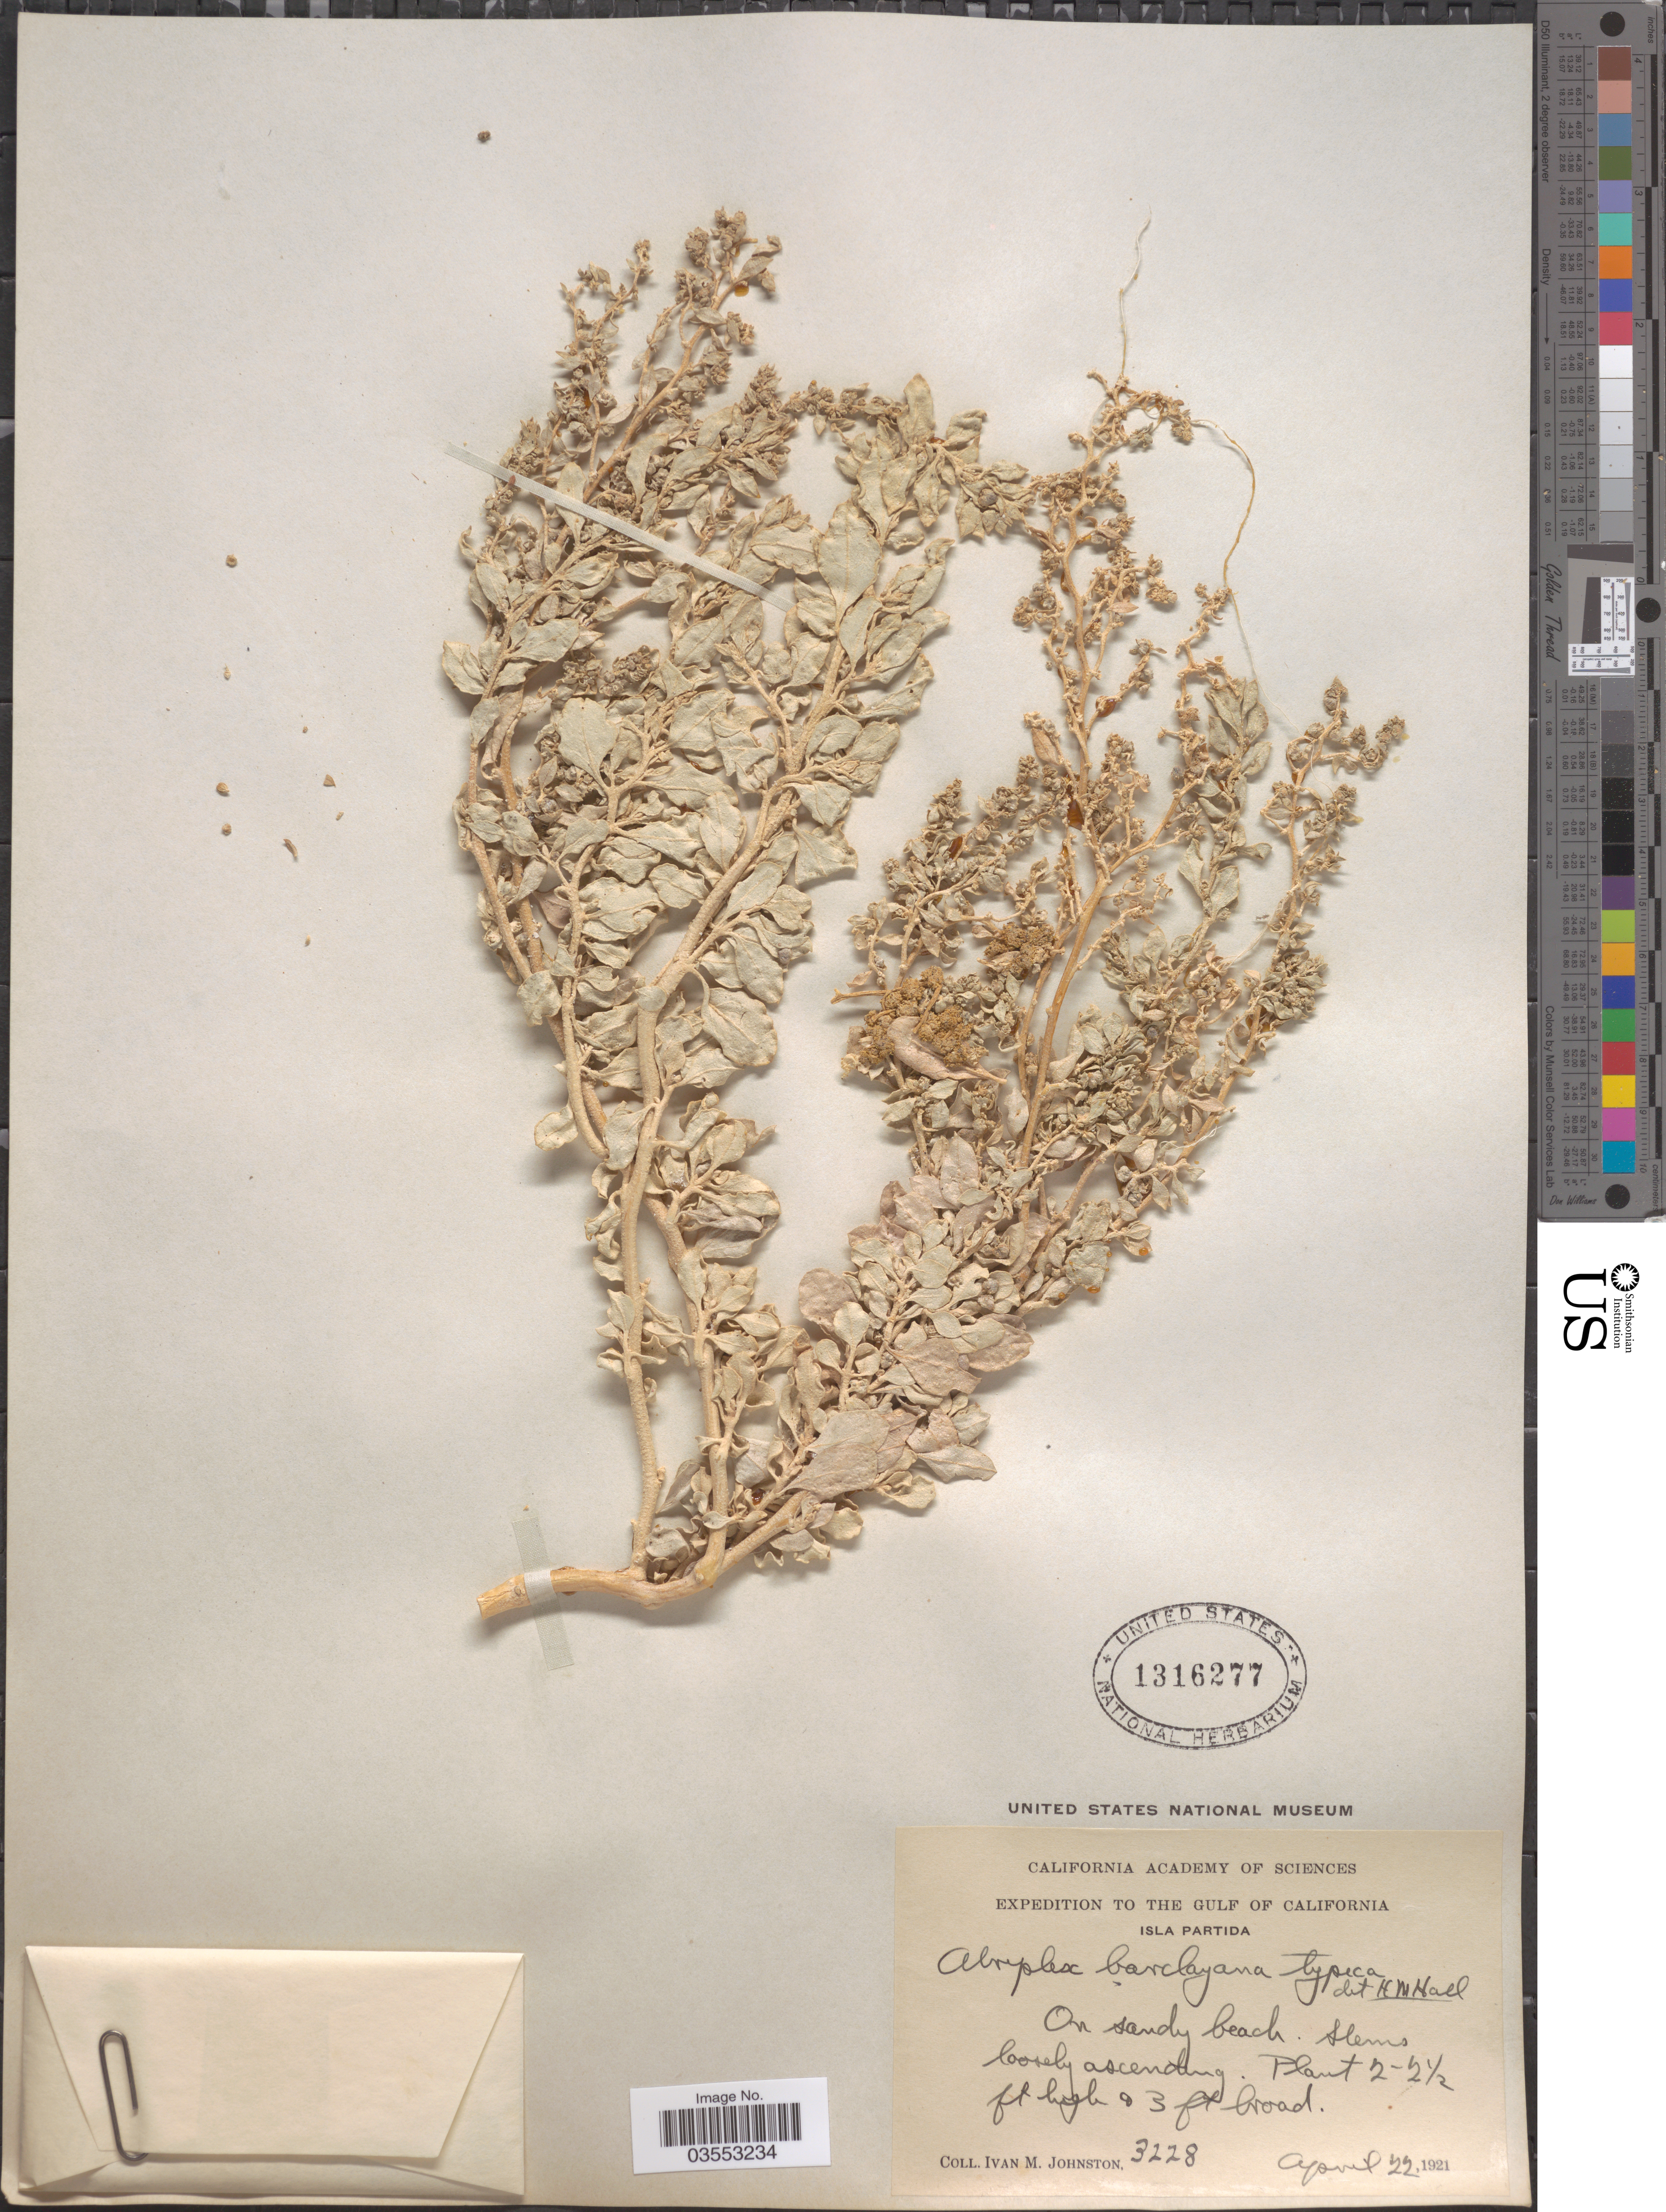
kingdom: Plantae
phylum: Tracheophyta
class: Magnoliopsida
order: Caryophyllales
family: Amaranthaceae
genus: Atriplex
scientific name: Atriplex barclayana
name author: (Benth.) D. Dietr.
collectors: I.M. Johnston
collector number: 3228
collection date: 1921-04-22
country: Mexico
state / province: Baja California Sur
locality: The Gulf of California. Isla Partida.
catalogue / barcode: US 1316277